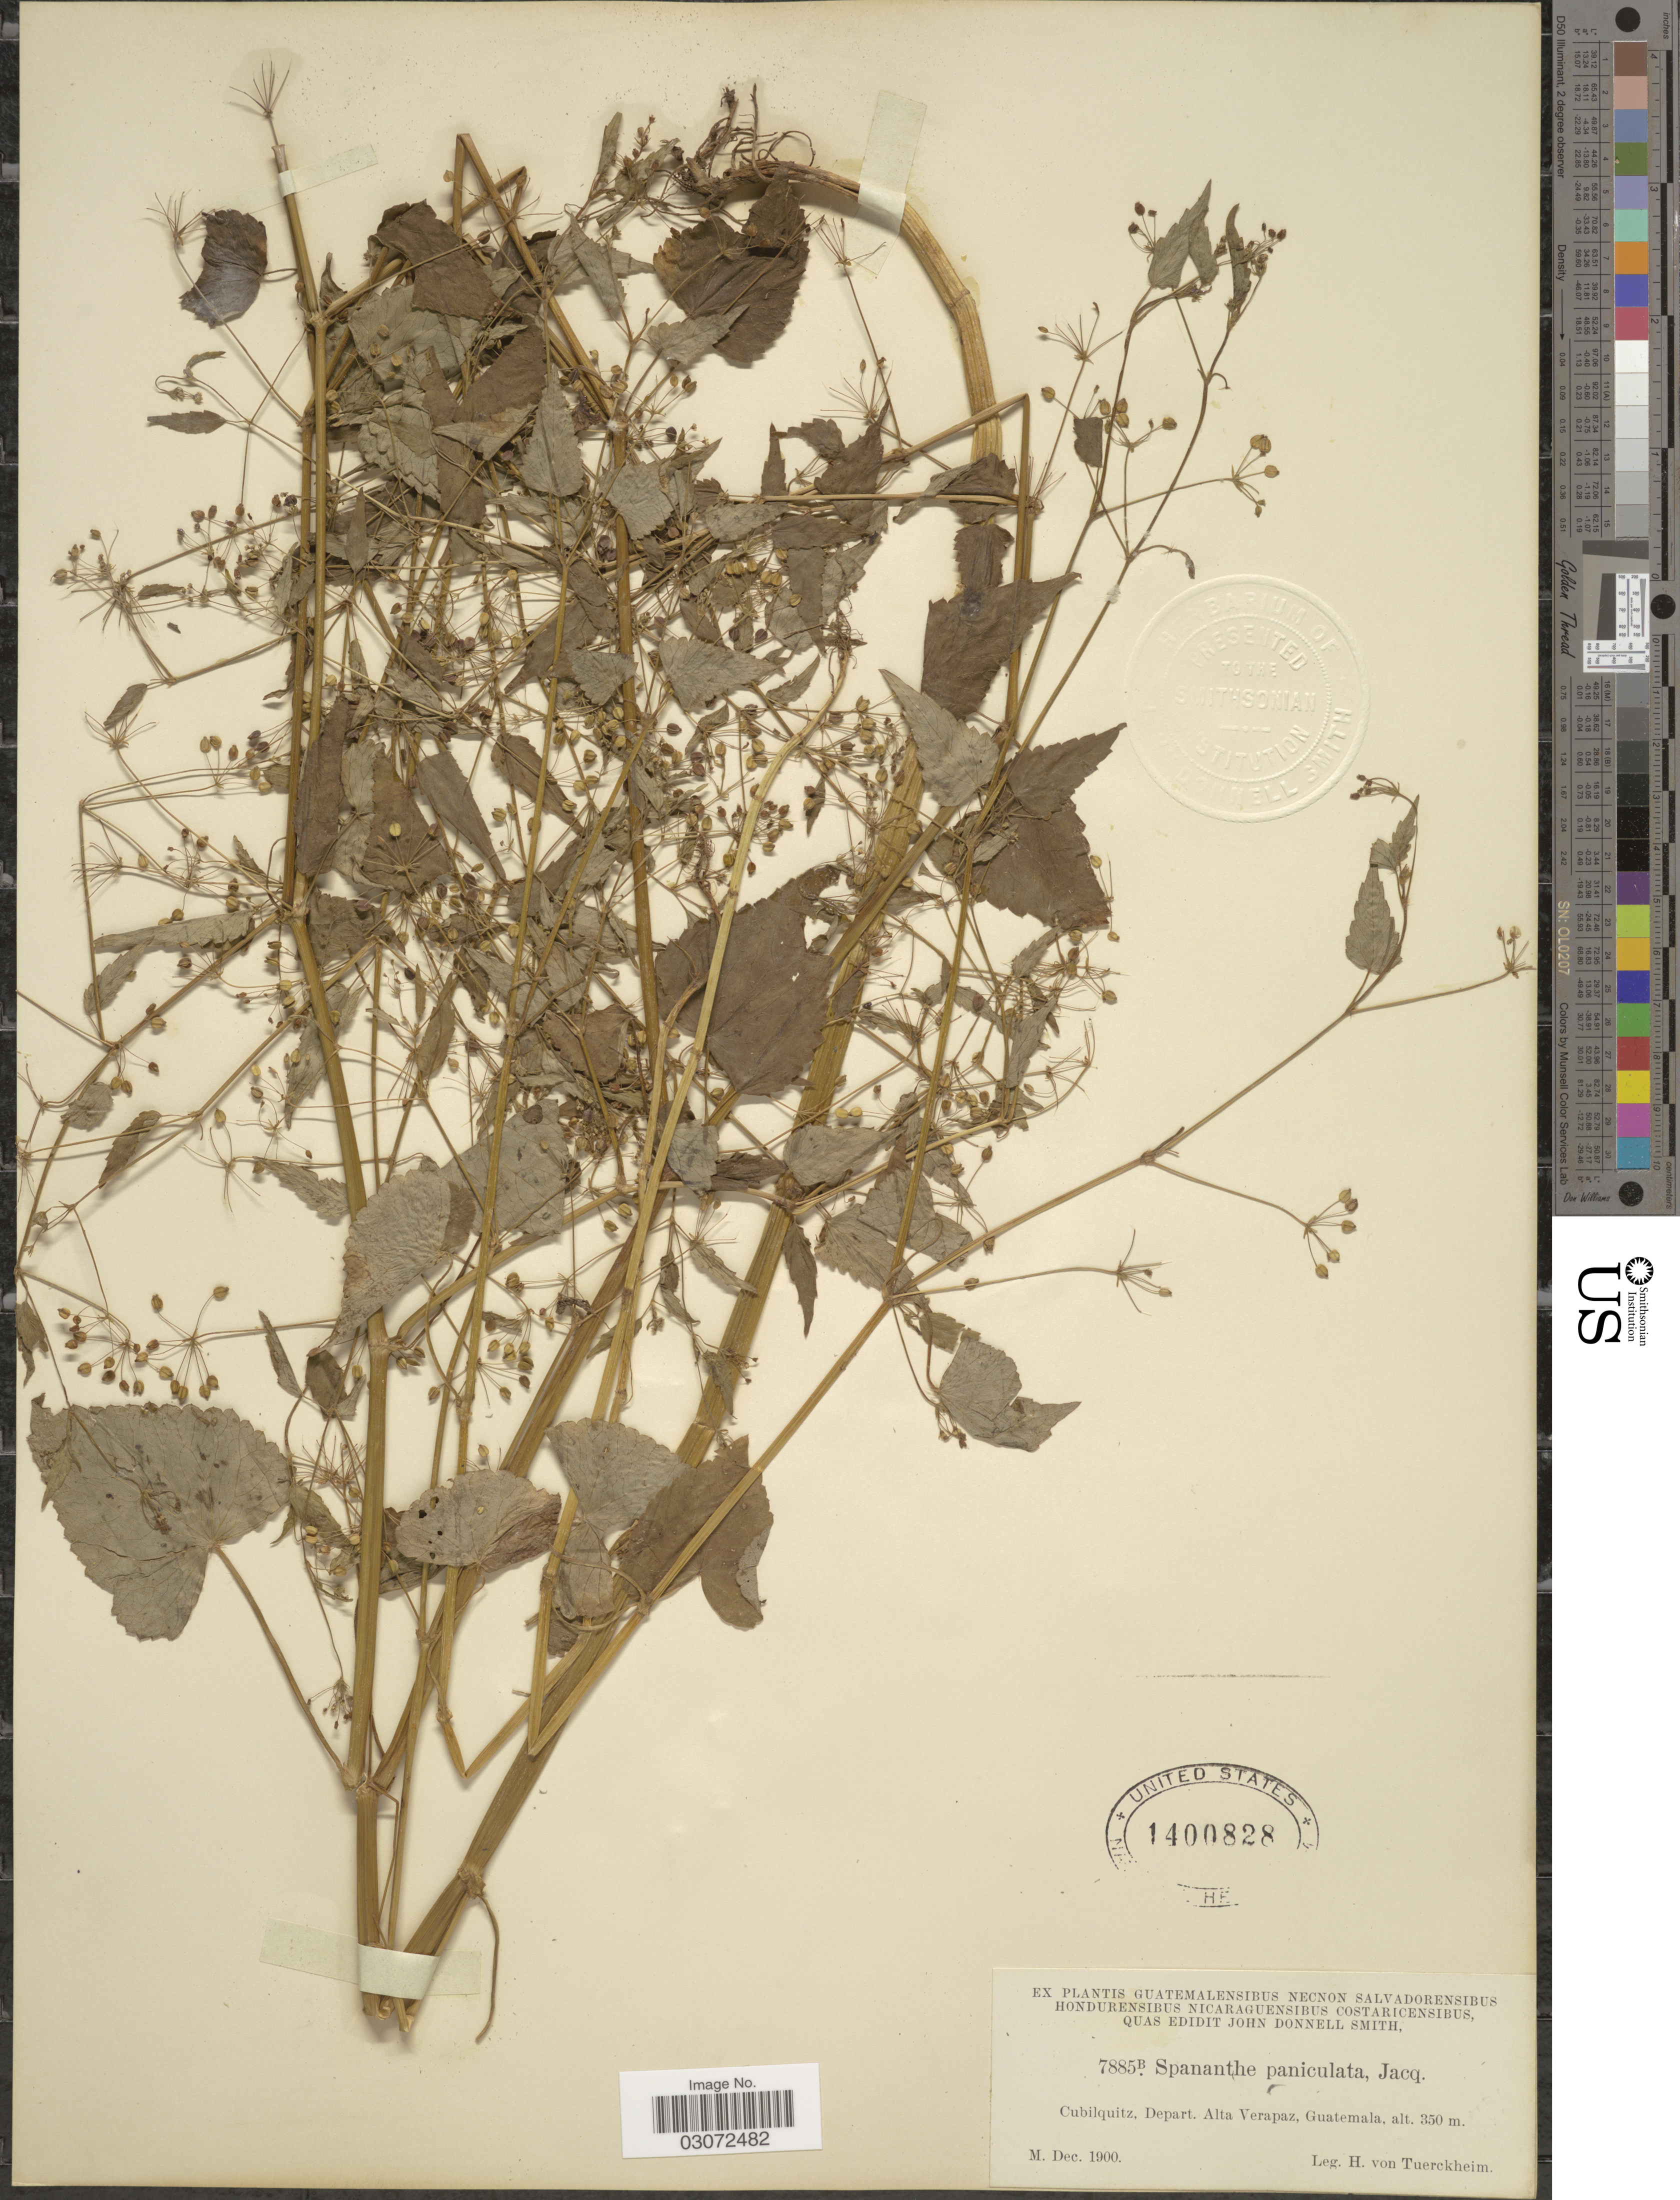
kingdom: Plantae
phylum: Tracheophyta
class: Magnoliopsida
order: Apiales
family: Apiaceae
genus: Spananthe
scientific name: Spananthe paniculata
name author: Jacq.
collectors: H. von Türckheim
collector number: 7885B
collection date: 1900-12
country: Guatemala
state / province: Alta Verapaz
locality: Cubilquitz, Depart. Alta Verapaz.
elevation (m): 350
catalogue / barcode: US 1400828